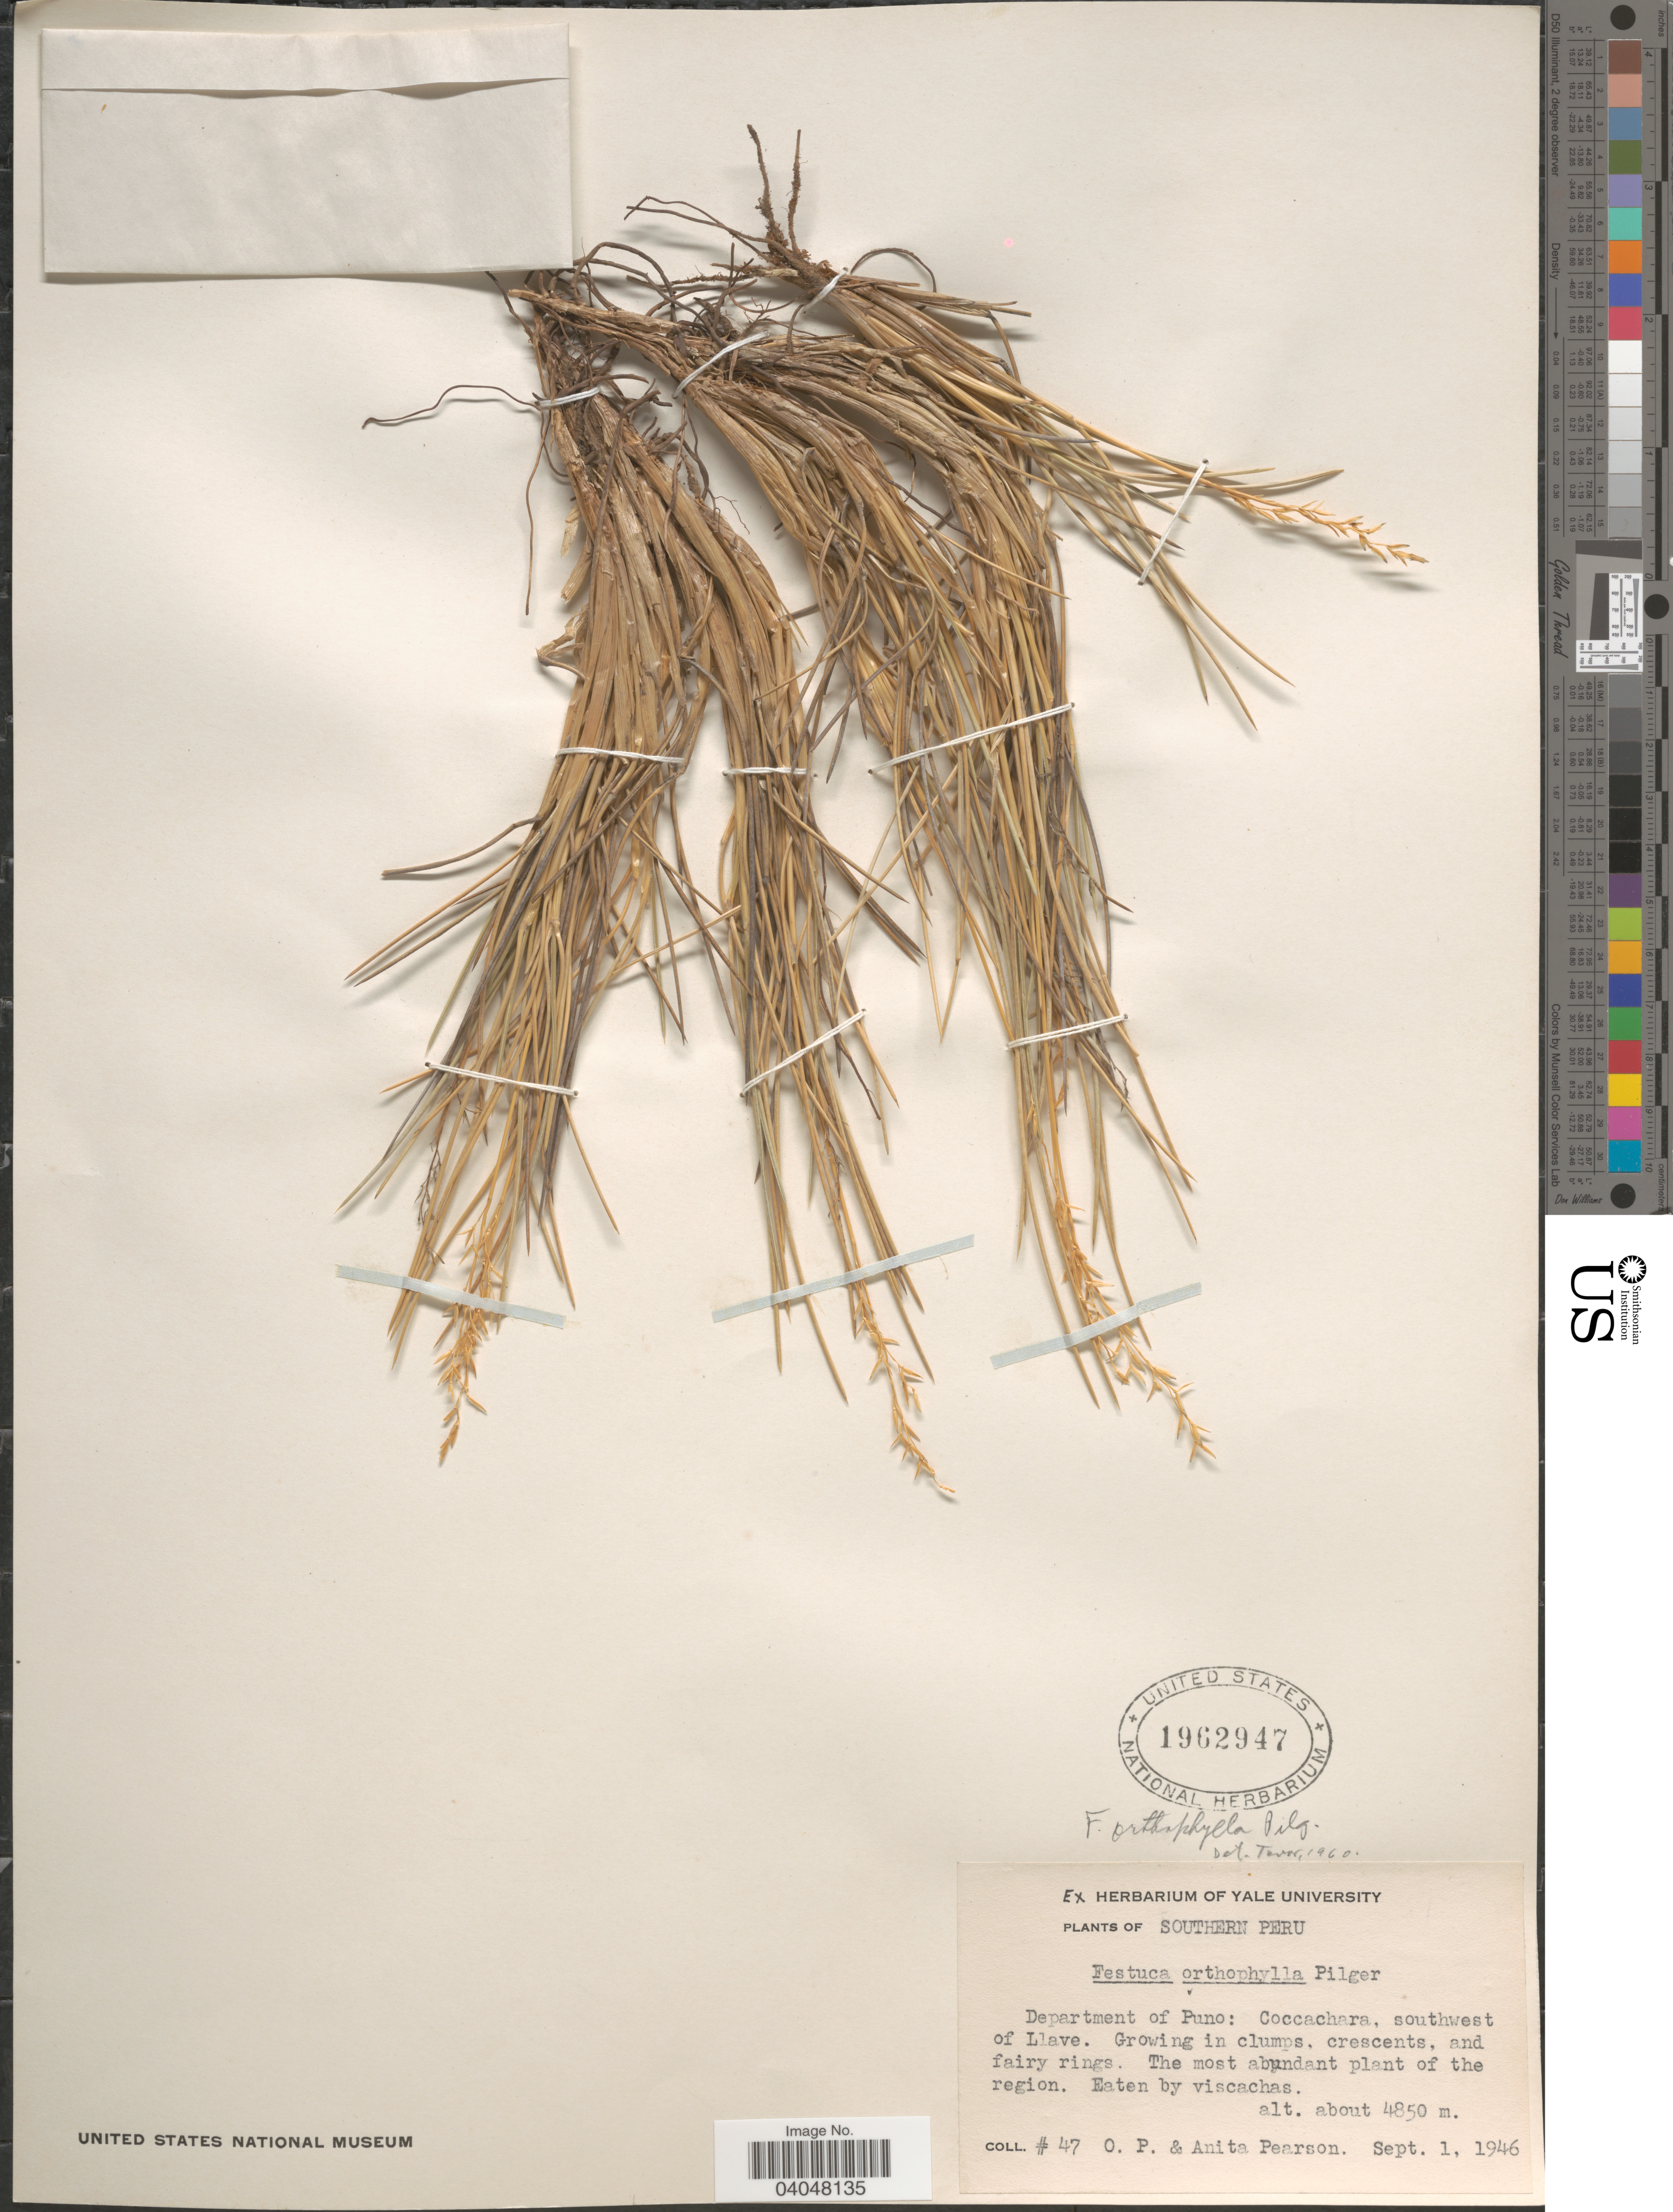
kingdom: Plantae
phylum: Tracheophyta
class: Liliopsida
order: Poales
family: Poaceae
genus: Festuca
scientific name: Festuca orthophylla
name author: Pilg.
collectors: O. P. Pearson & A. Pearson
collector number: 47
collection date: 1946-09-01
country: Peru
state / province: Puno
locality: Southern Peru. Department of Puno: Coccachara, southwest of Llave.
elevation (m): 4850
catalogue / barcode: US 1962947